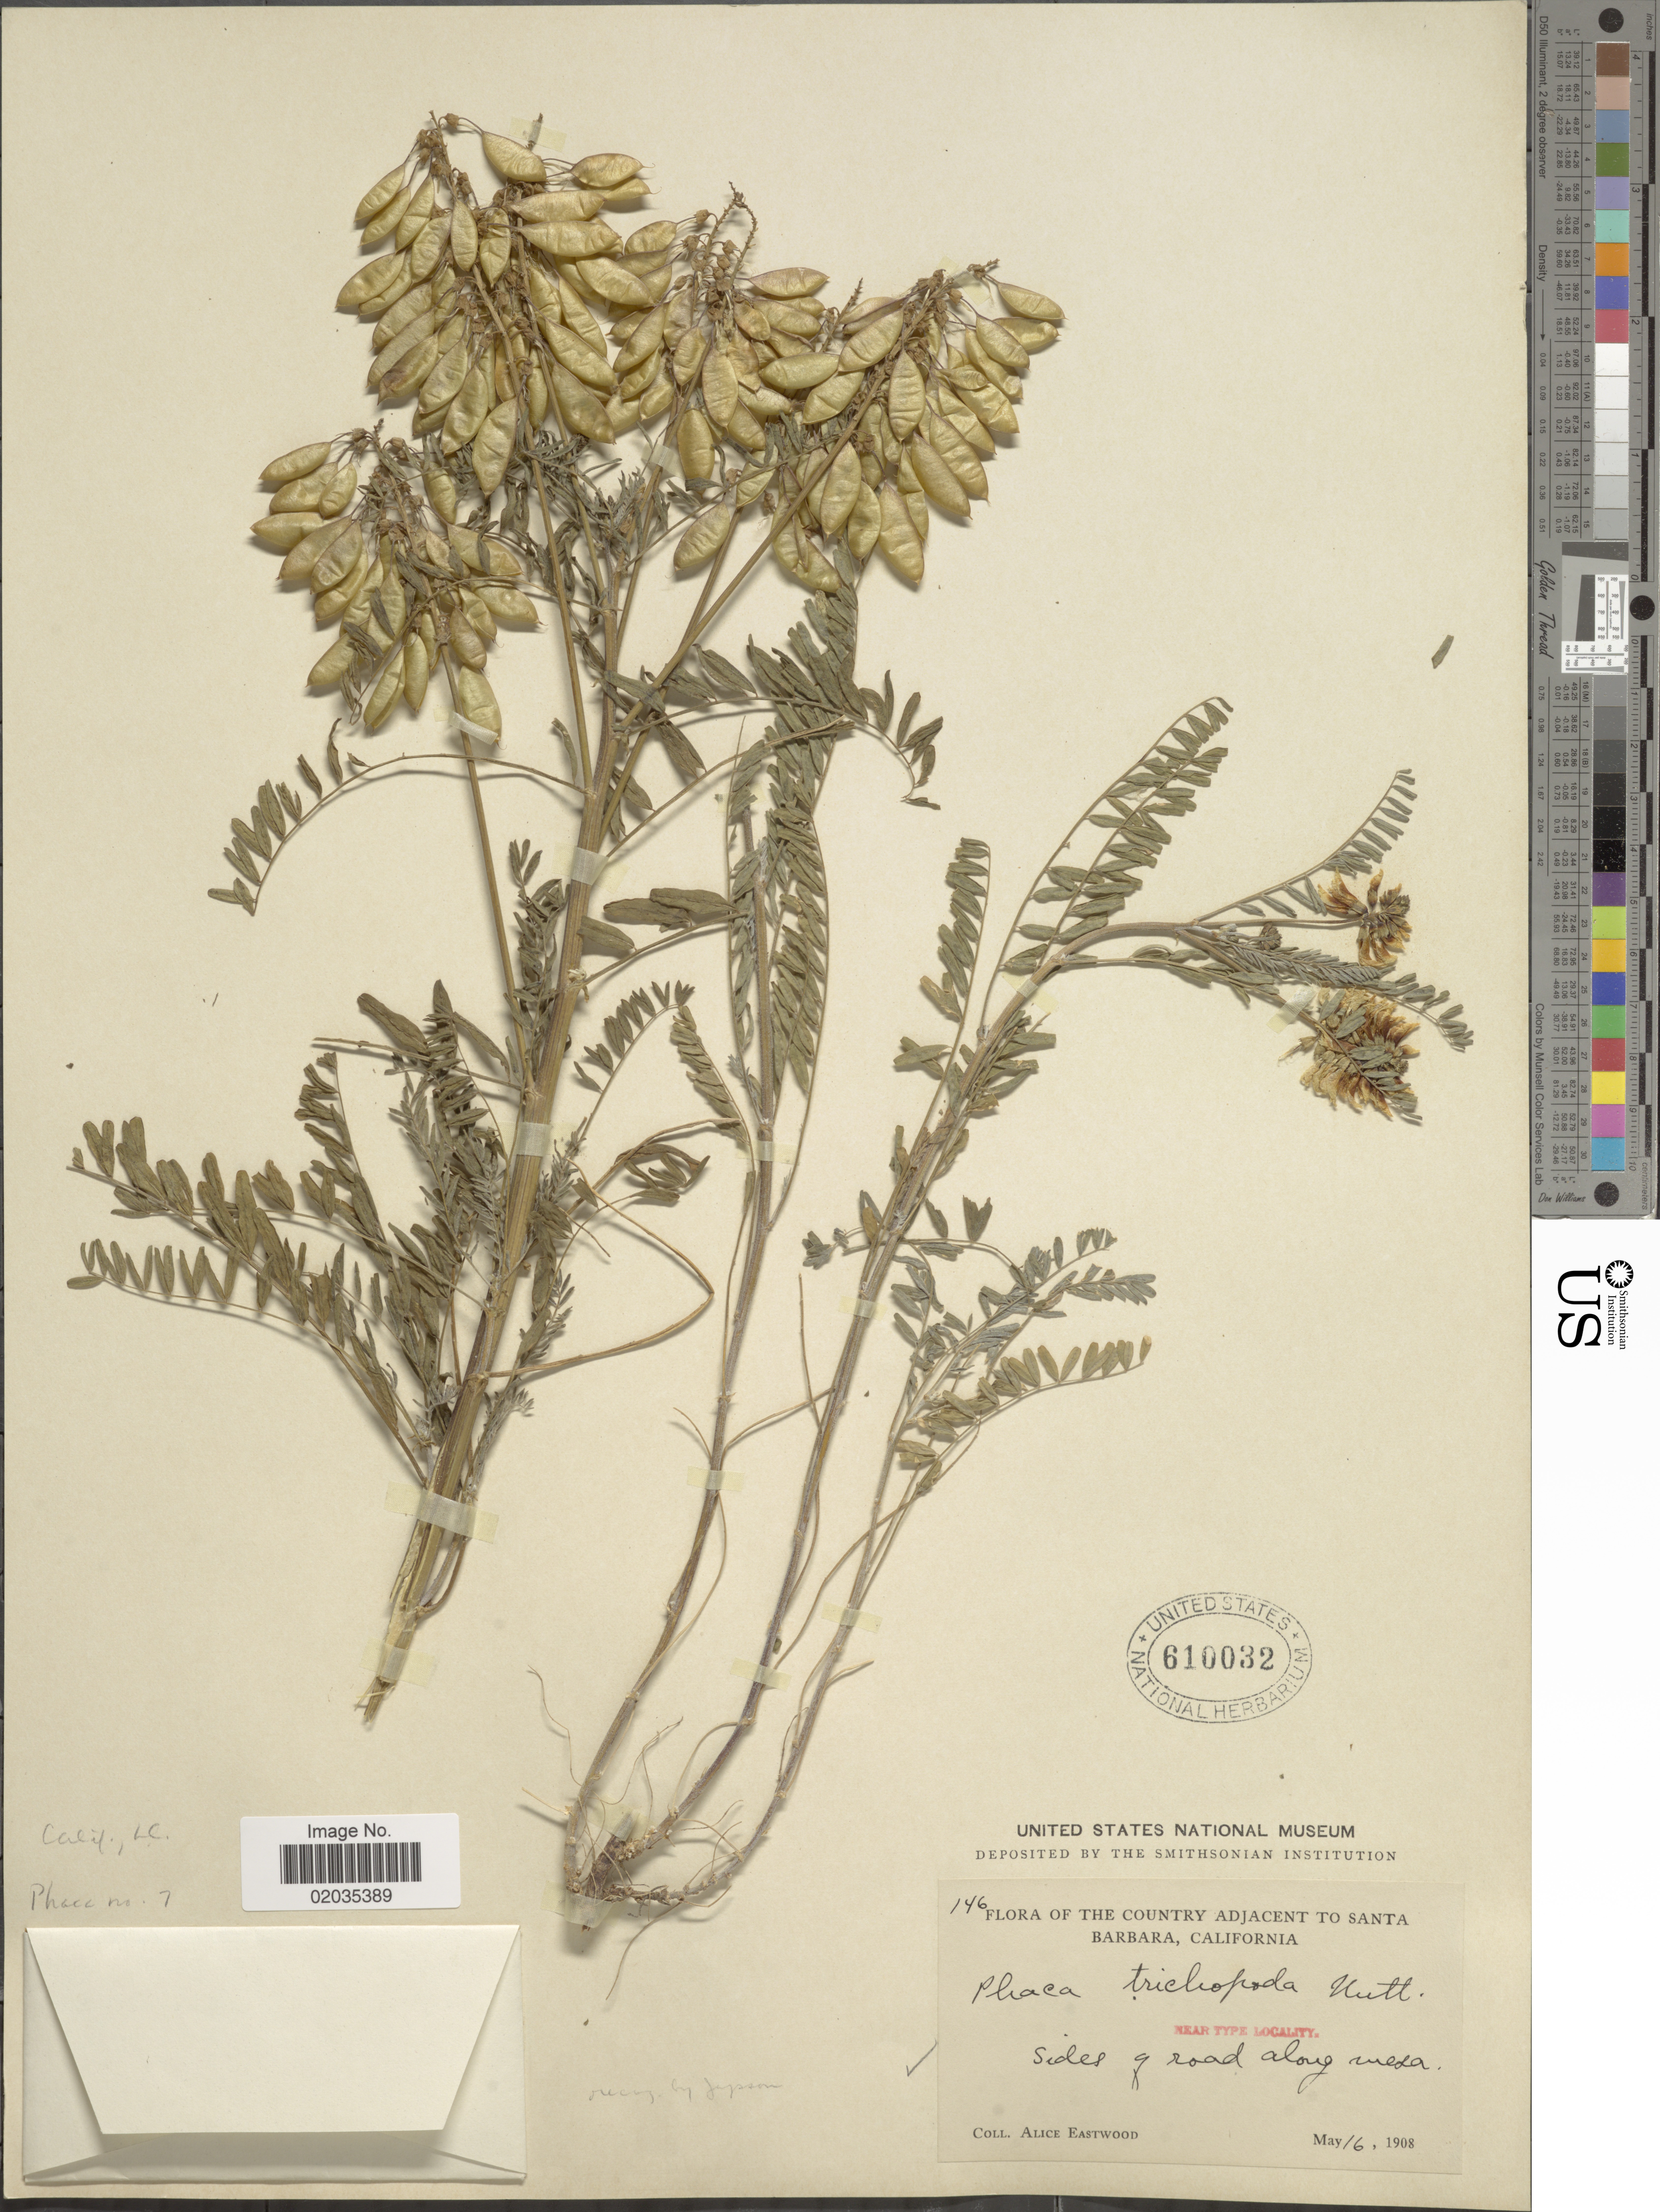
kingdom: Plantae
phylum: Tracheophyta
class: Magnoliopsida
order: Fabales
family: Fabaceae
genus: Astragalus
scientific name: Astragalus trichopodus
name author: (Nutt.) A. Gray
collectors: A. Eastwood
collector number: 146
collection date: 1908-05-16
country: United States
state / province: California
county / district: Santa Barbara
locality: Country adjacent to Santa Barbara. near type locality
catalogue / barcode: US 610032